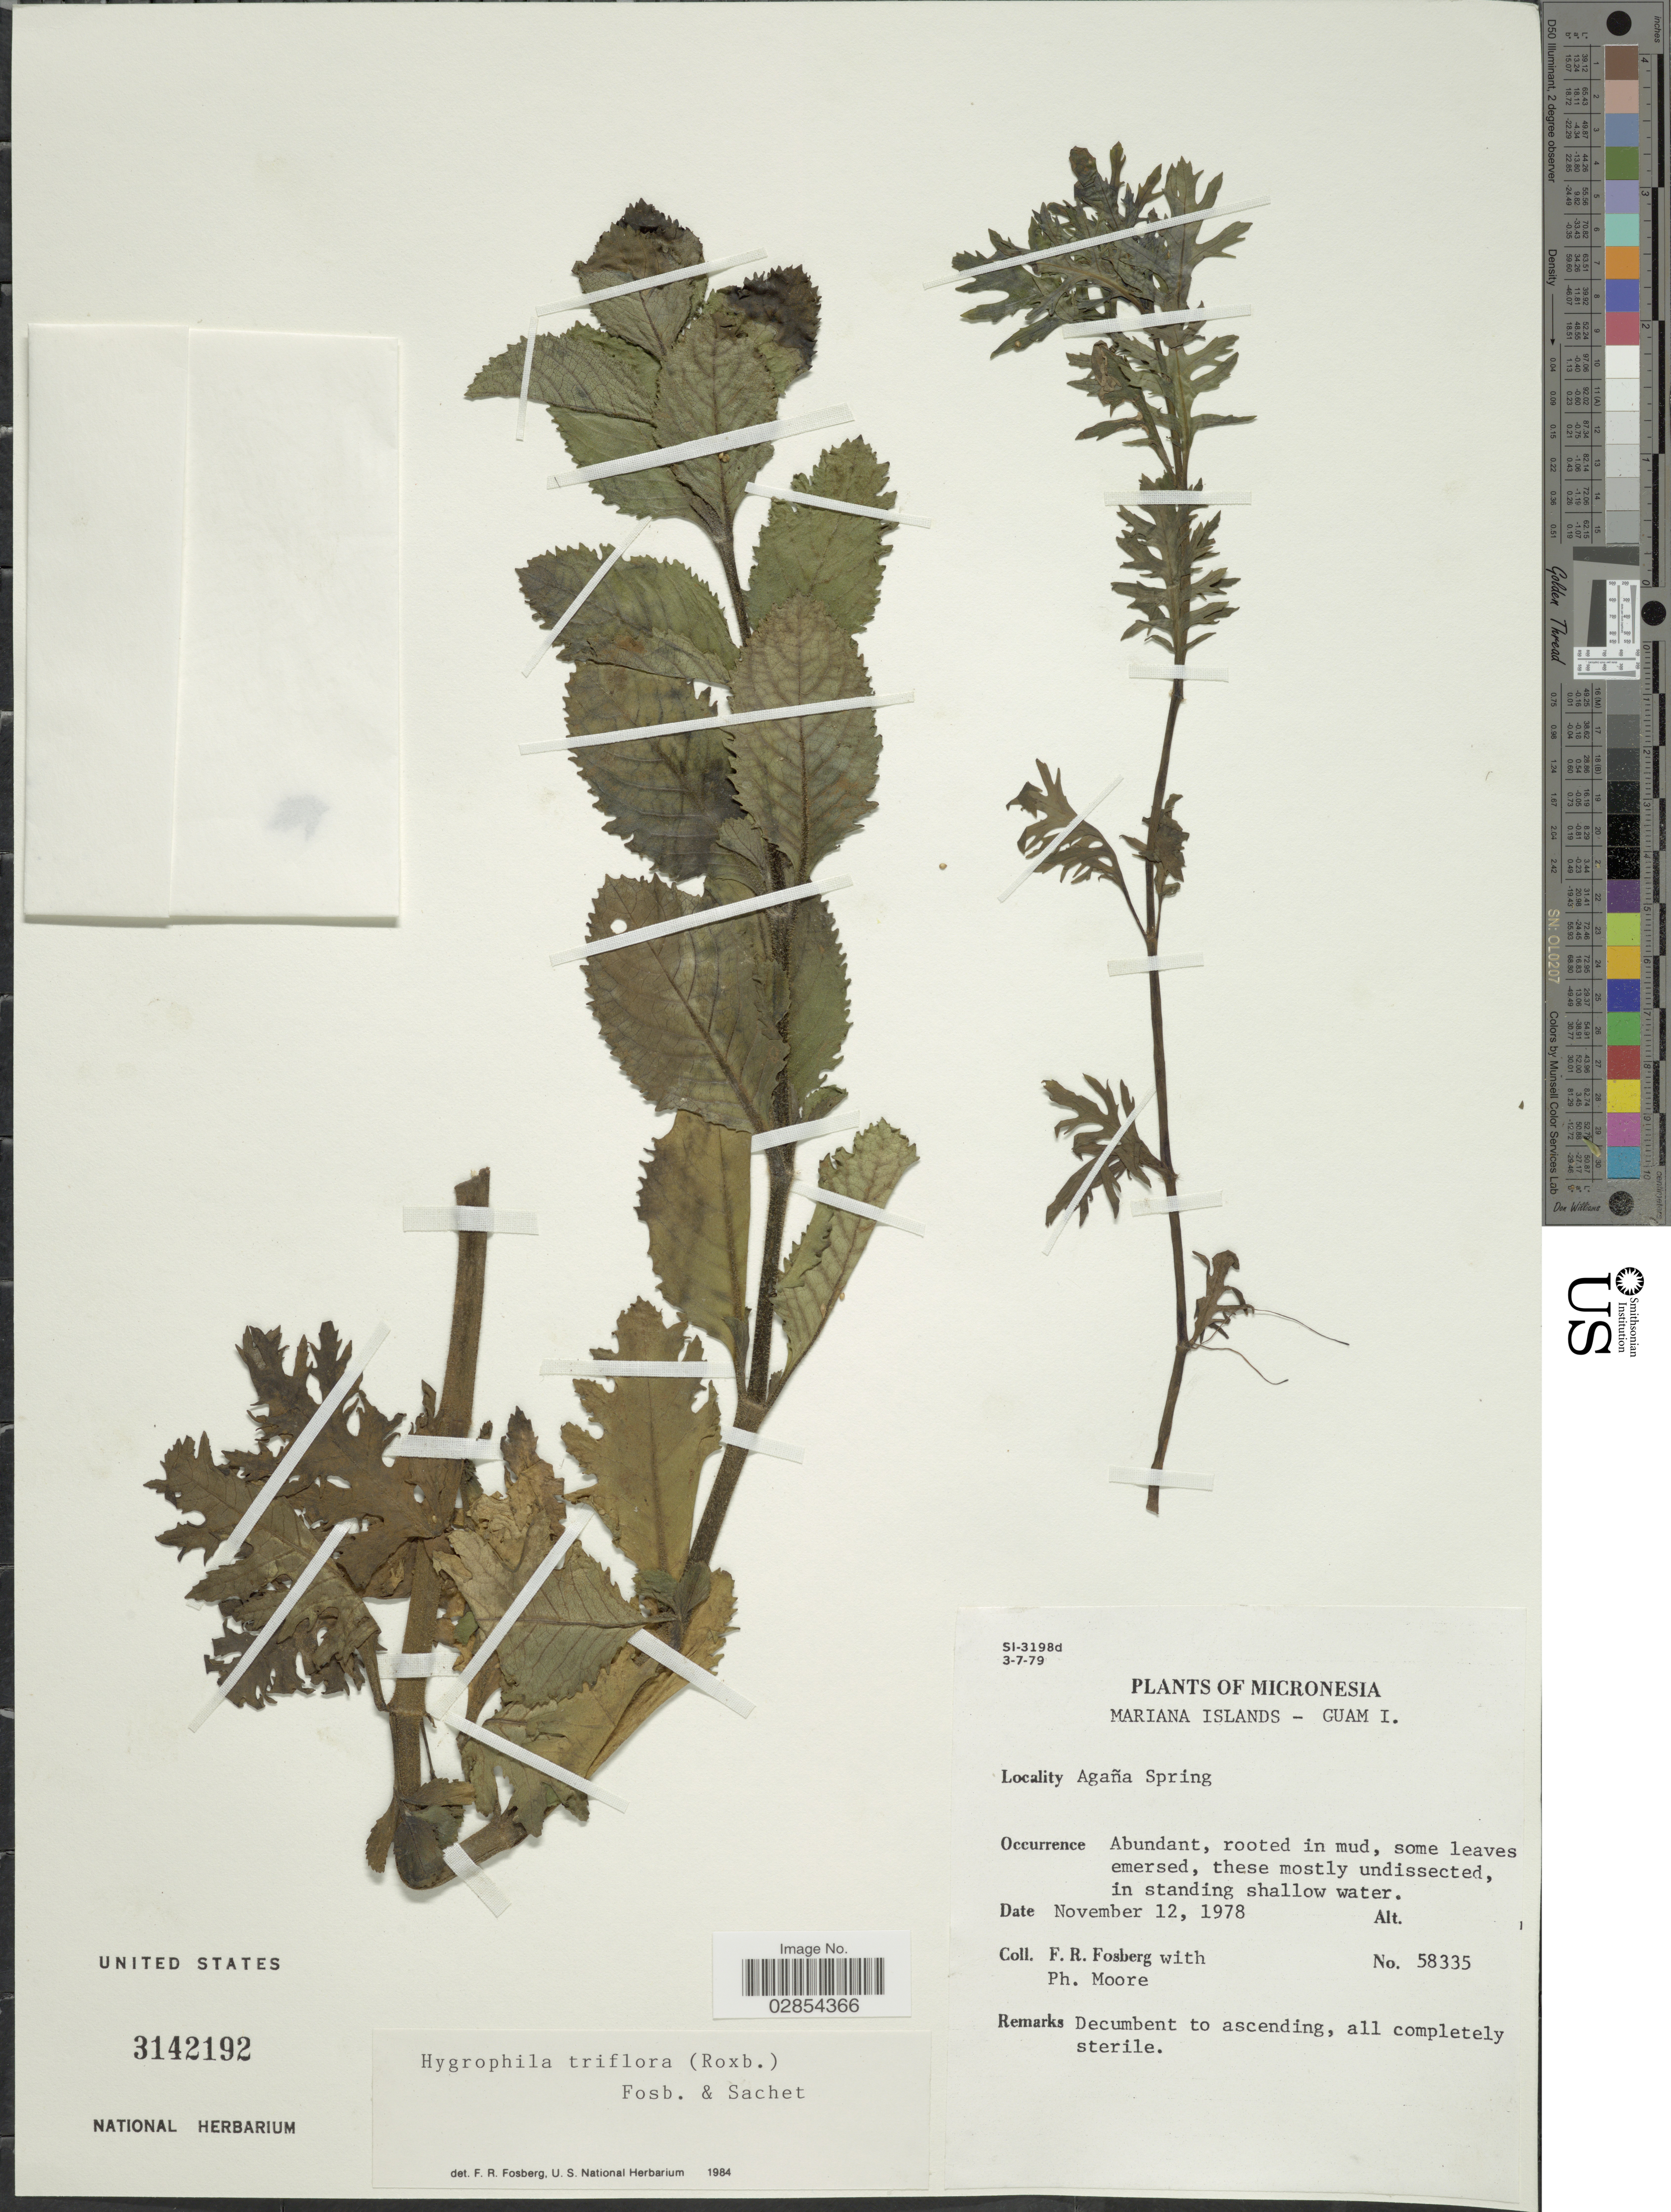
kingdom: Plantae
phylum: Tracheophyta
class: Magnoliopsida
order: Lamiales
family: Acanthaceae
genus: Hygrophila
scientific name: Hygrophila triflora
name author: (Roxb.) Fosberg & Sachet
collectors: F. R. Fosberg & P. Moore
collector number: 58335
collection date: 1978-11-12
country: Guam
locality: Micronesia. Mariana Islands - Guam I. Agaña Spring.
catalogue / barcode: US 3142192